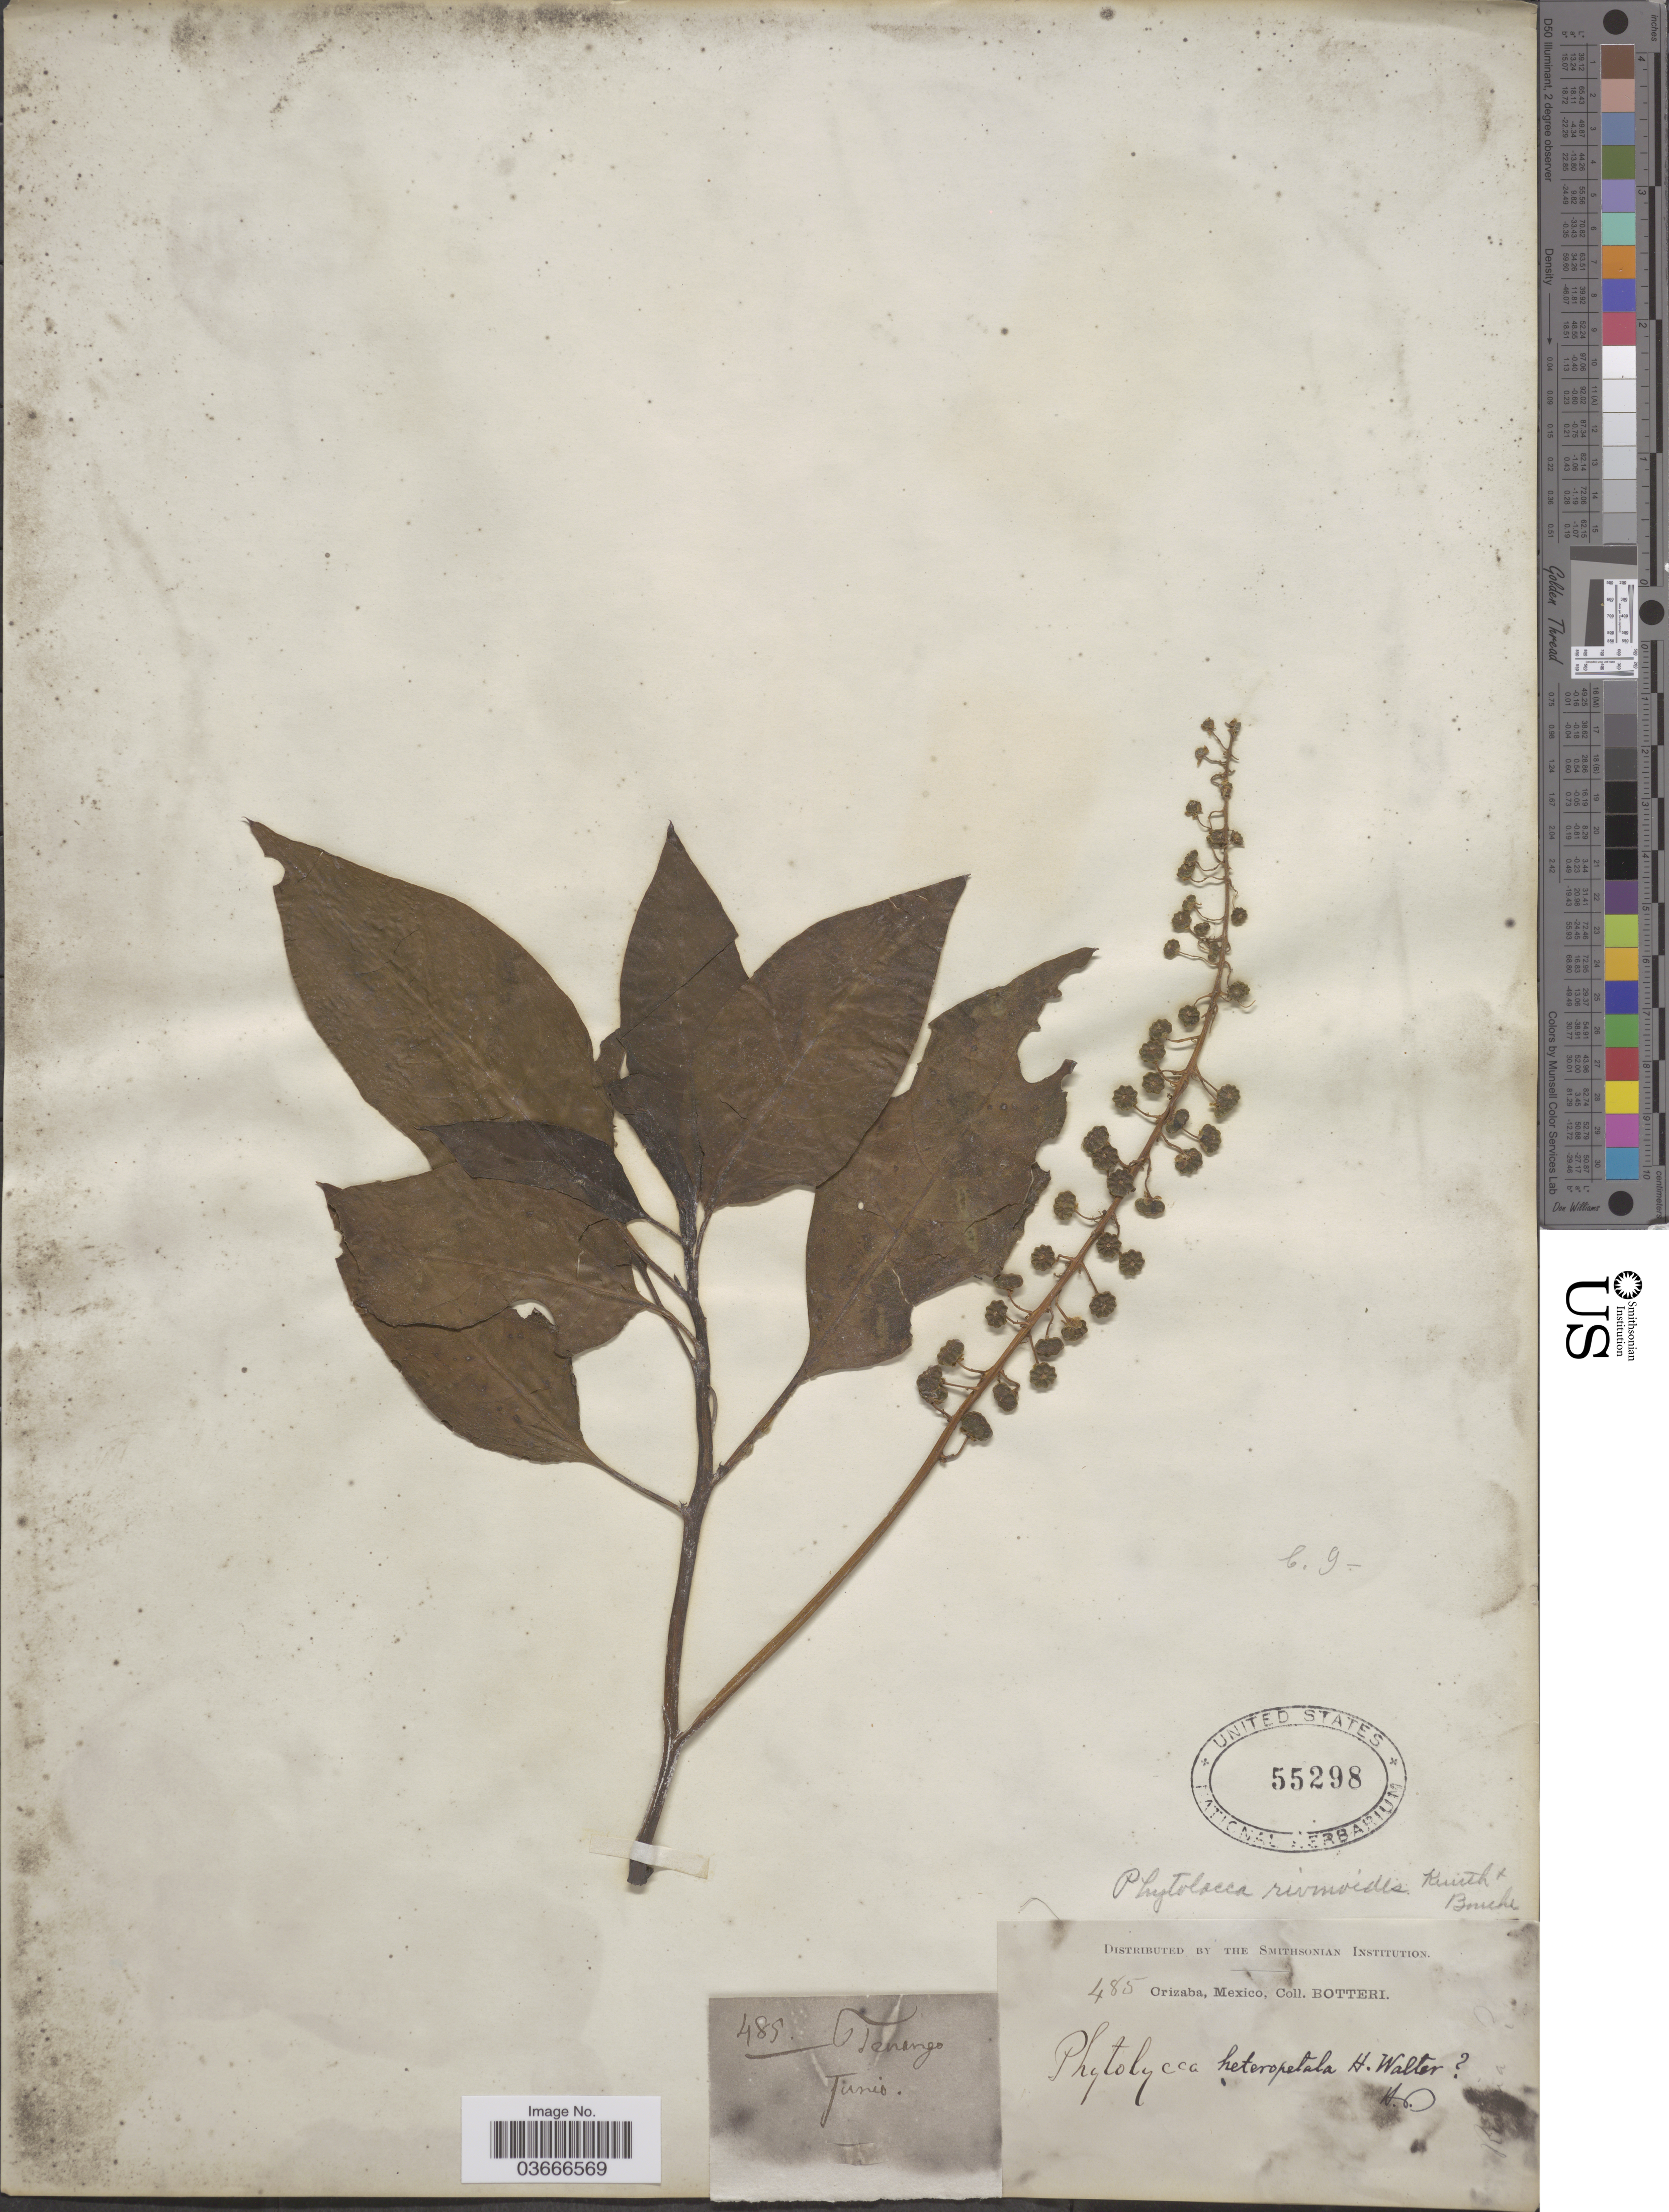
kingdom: Plantae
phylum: Tracheophyta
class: Magnoliopsida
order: Caryophyllales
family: Phytolaccaceae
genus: Phytolacca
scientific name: Phytolacca rivinoides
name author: Kunth & C.D. Bouché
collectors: -. Botteri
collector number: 485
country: Mexico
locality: Orizaba.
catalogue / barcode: US 55298